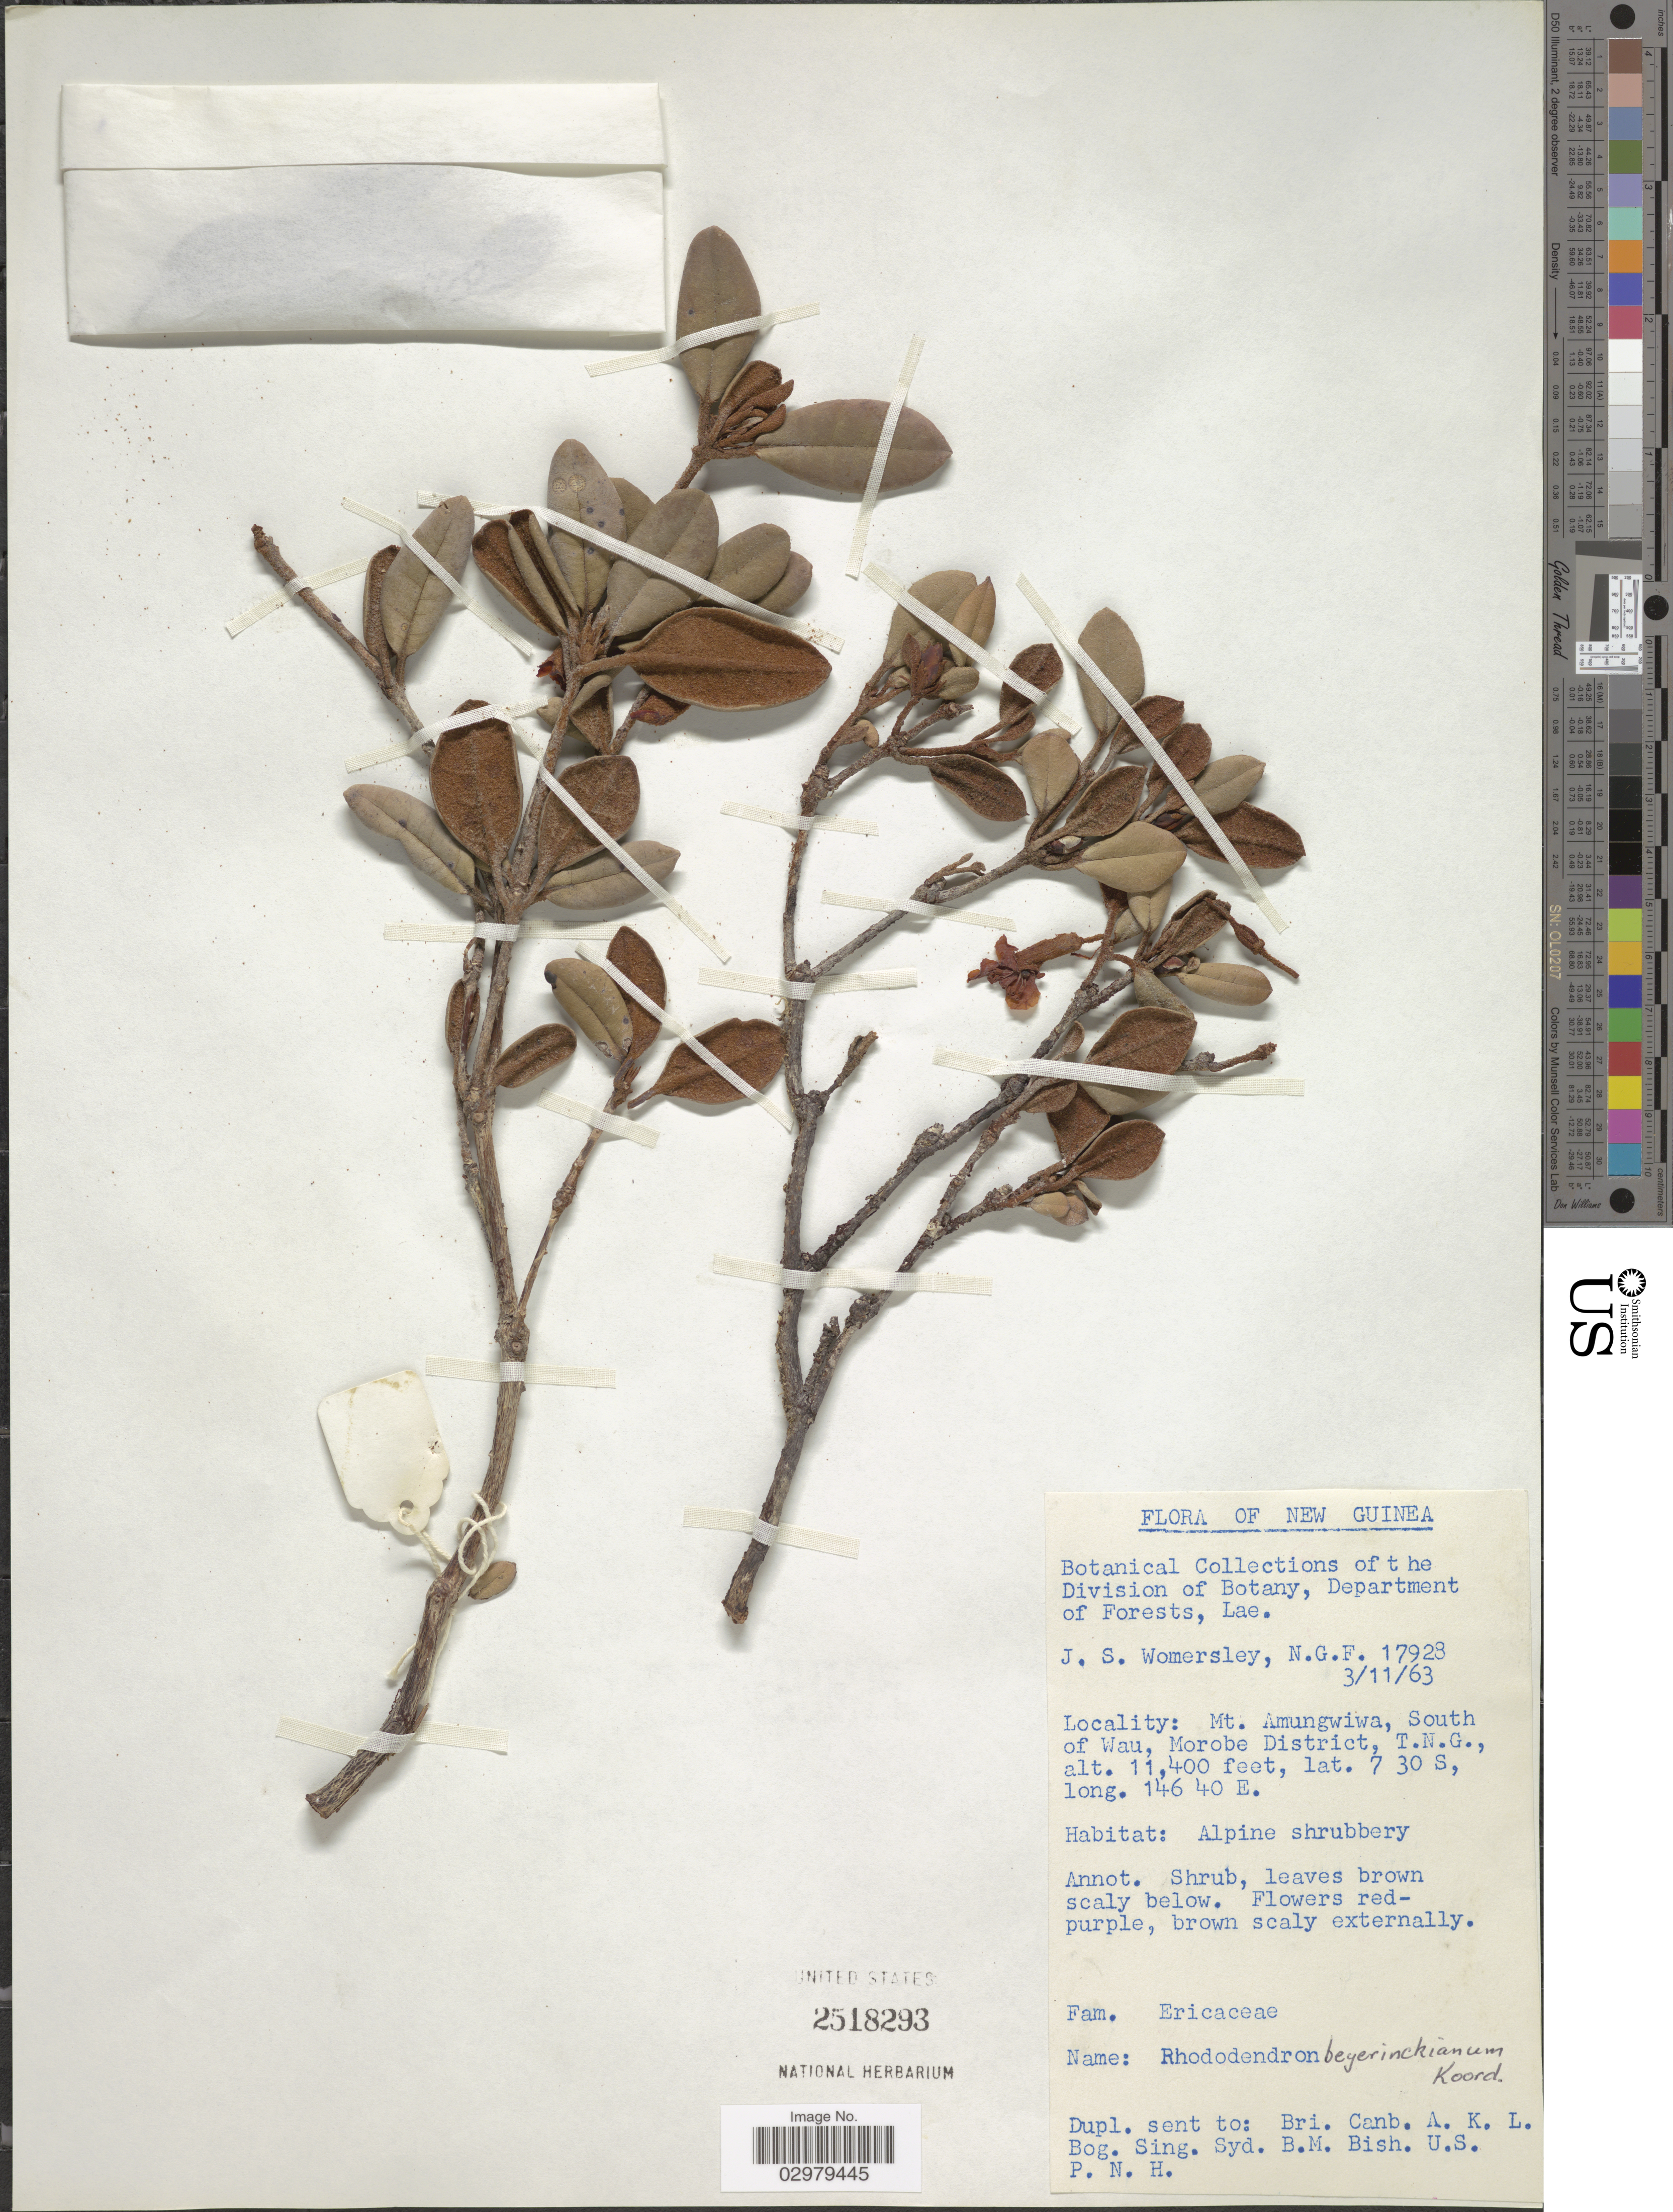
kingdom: Plantae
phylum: Tracheophyta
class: Magnoliopsida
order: Ericales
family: Ericaceae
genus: Rhododendron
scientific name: Rhododendron beyerinckianum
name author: Koord.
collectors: J. S. Womersley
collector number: N.G.F. 17928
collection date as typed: Transcribed d/m/y: 3/11/63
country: Papua New Guinea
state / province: Morobe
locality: New Guinea. Mt. Amungwiwa, South of Wau, Morobe District, T.N.G.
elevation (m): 3475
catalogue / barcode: US 2518293